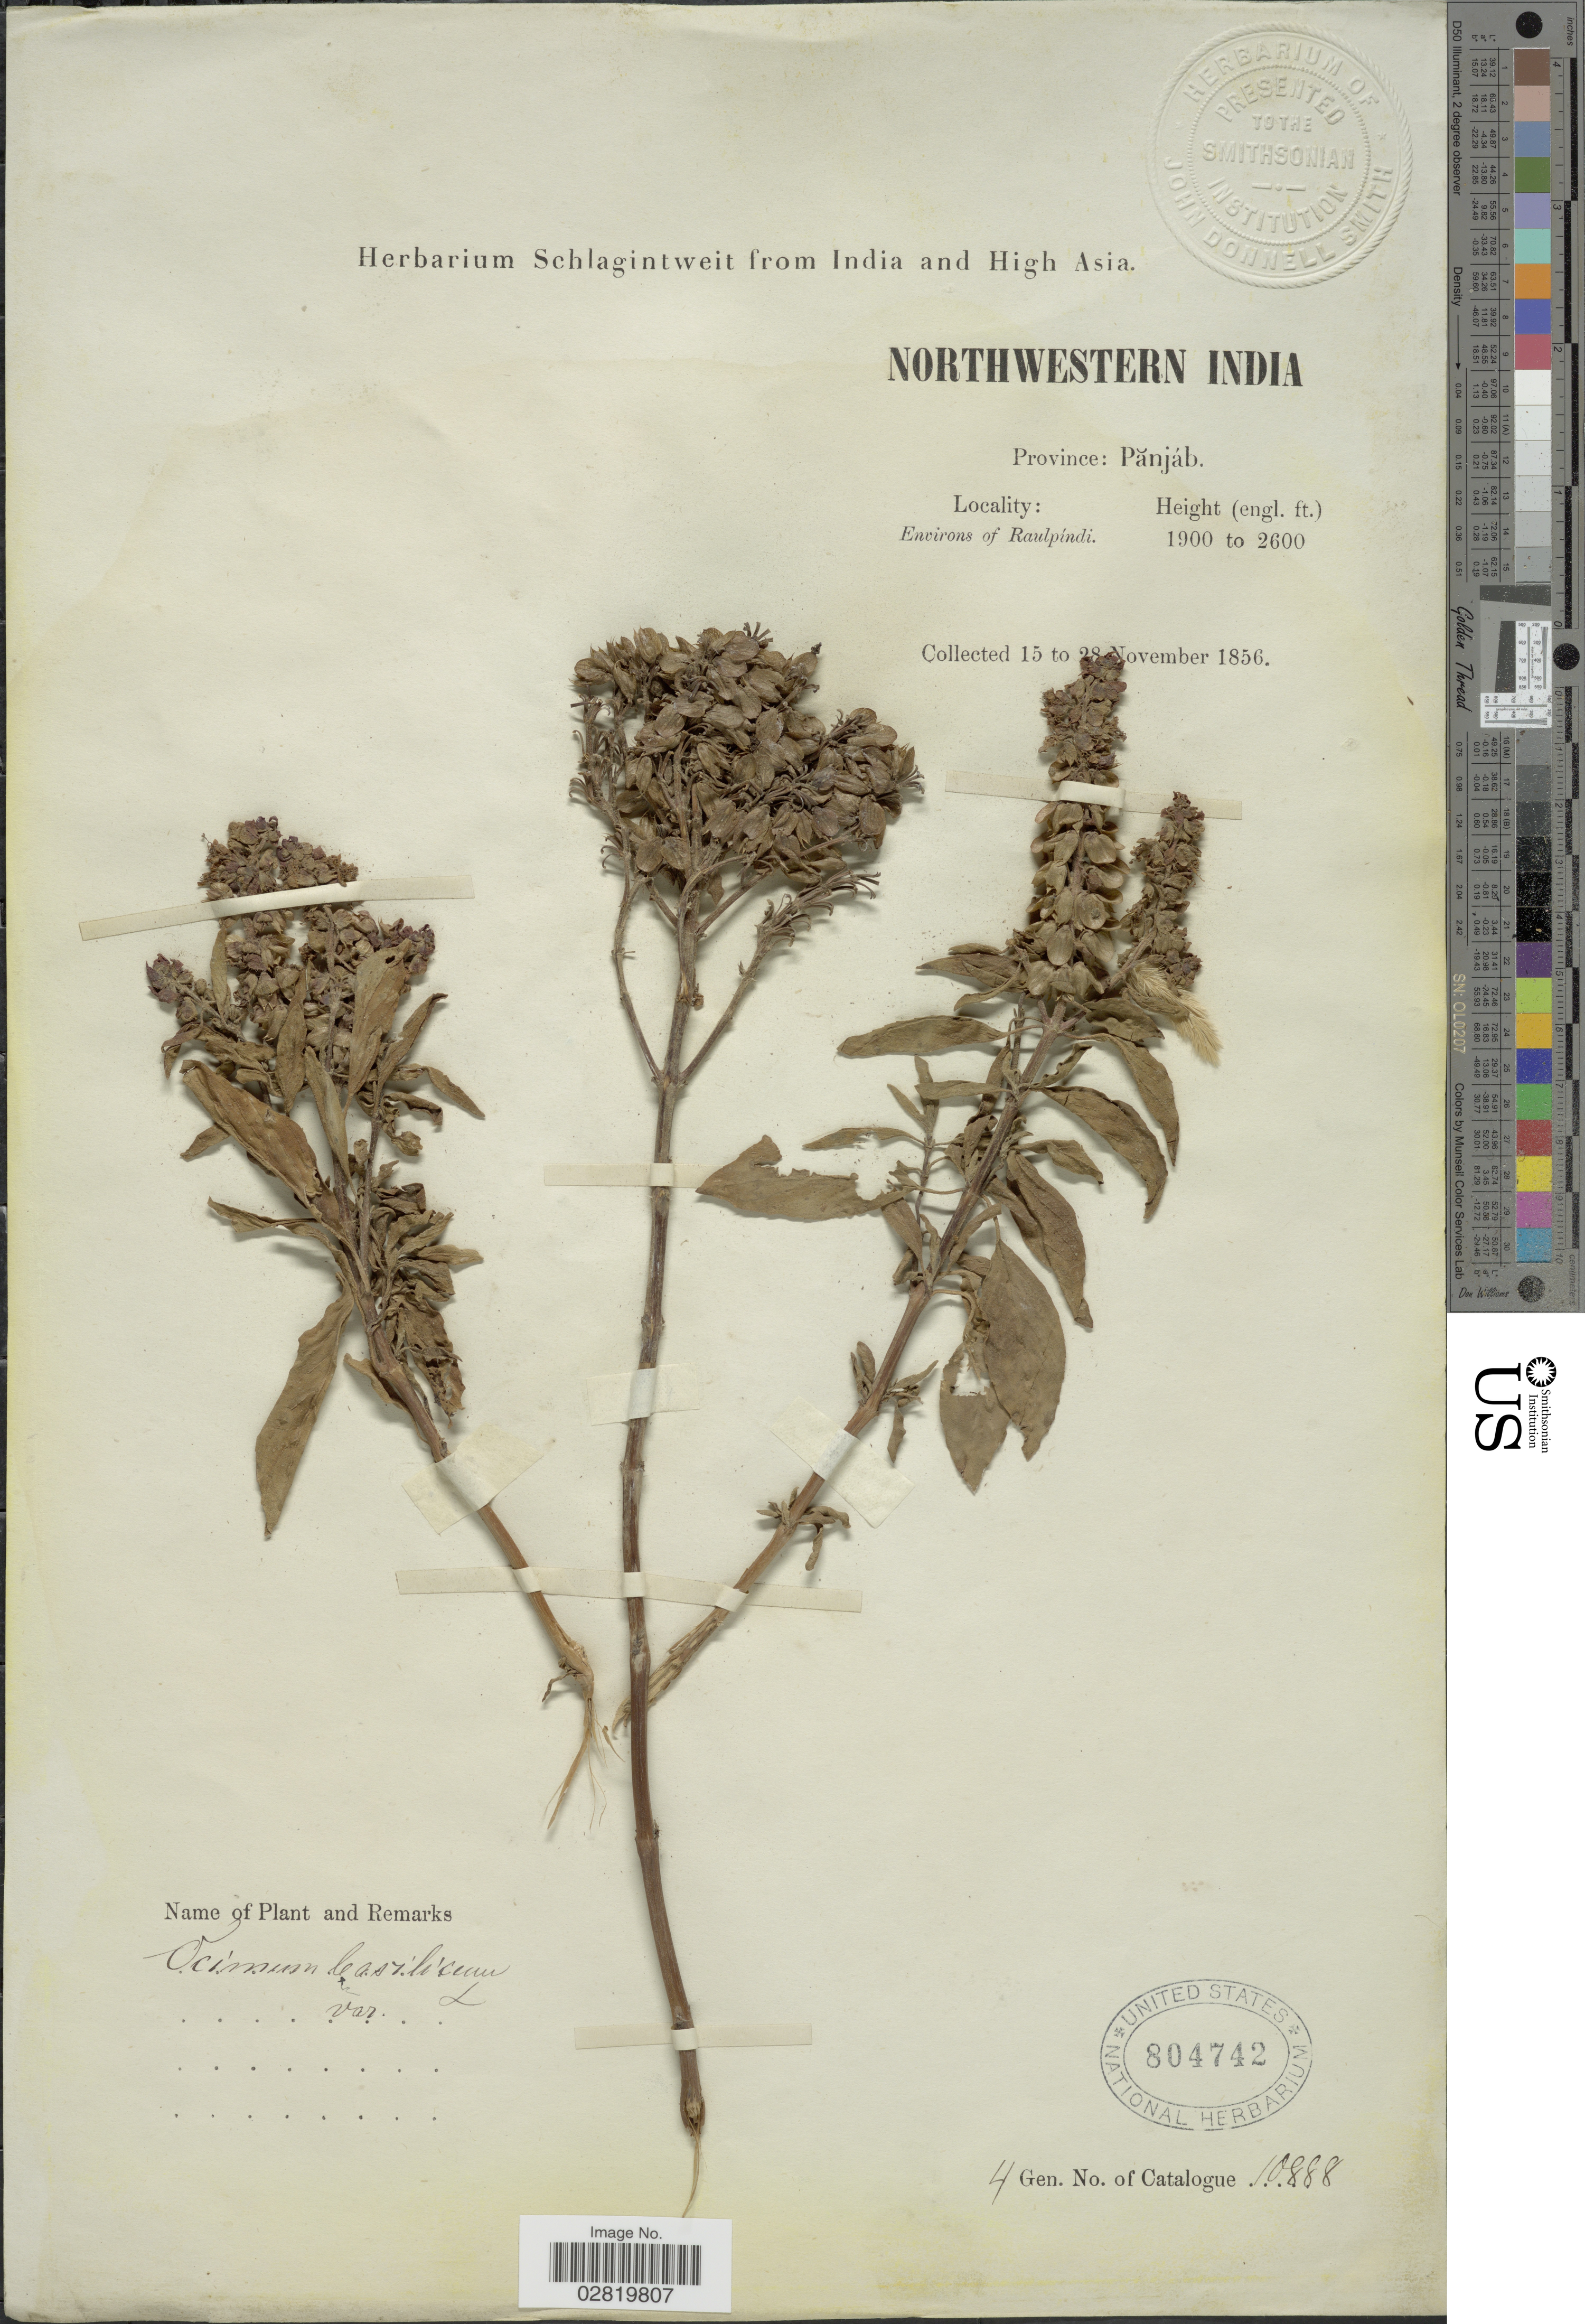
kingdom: Plantae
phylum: Tracheophyta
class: Magnoliopsida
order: Lamiales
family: Lamiaceae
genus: Ocimum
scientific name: Ocimum basilicum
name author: L.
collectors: ex herb. Schlagintweit from India and High Asia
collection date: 1856-11-15/1856-11-28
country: India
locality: Northwestern India, Province: Panjáb, Environs of Raulpíndi.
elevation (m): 579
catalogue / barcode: US 804742